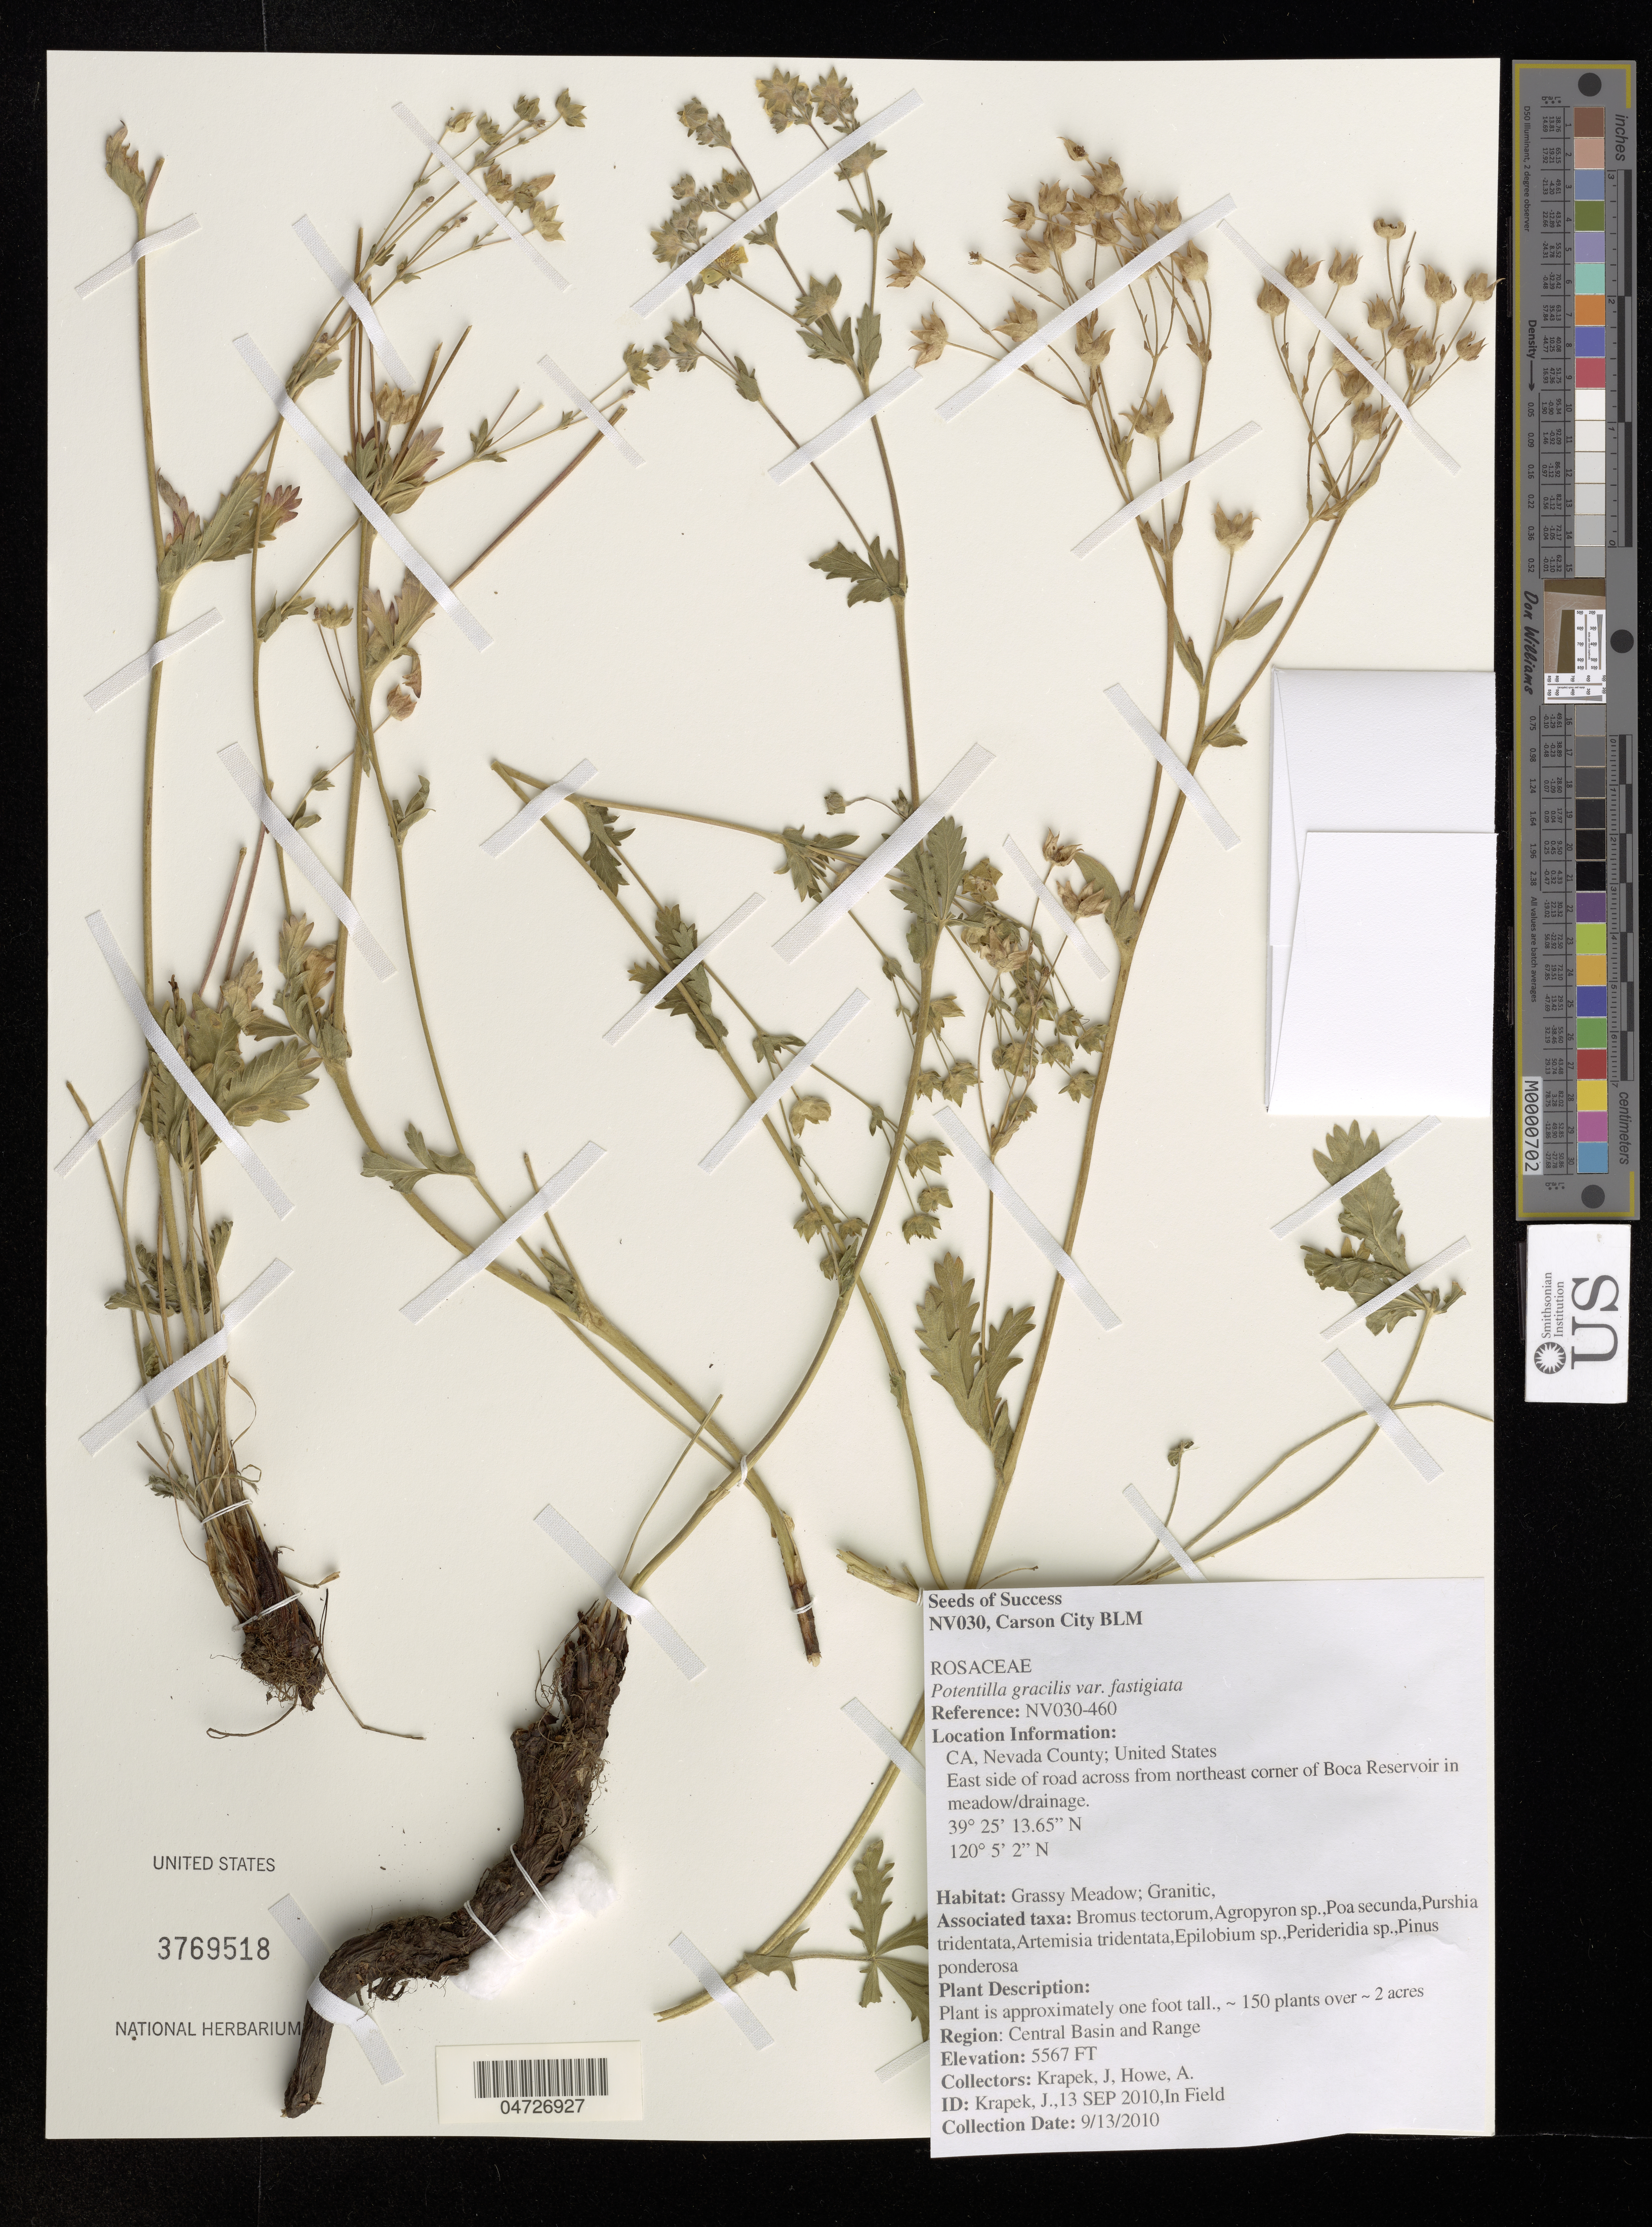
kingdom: Plantae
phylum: Tracheophyta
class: Magnoliopsida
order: Rosales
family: Rosaceae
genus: Potentilla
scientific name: Potentilla gracilis var. fastigiata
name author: (Nutt.) S. Watson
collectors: J. Krapek & A. Howe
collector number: NV030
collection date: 2010-09-13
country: United States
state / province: California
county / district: Nevada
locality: Nevada County. East side of road across from northeast corner of Boca Reservoir in meadow/drainage.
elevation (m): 1697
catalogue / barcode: US 3769518